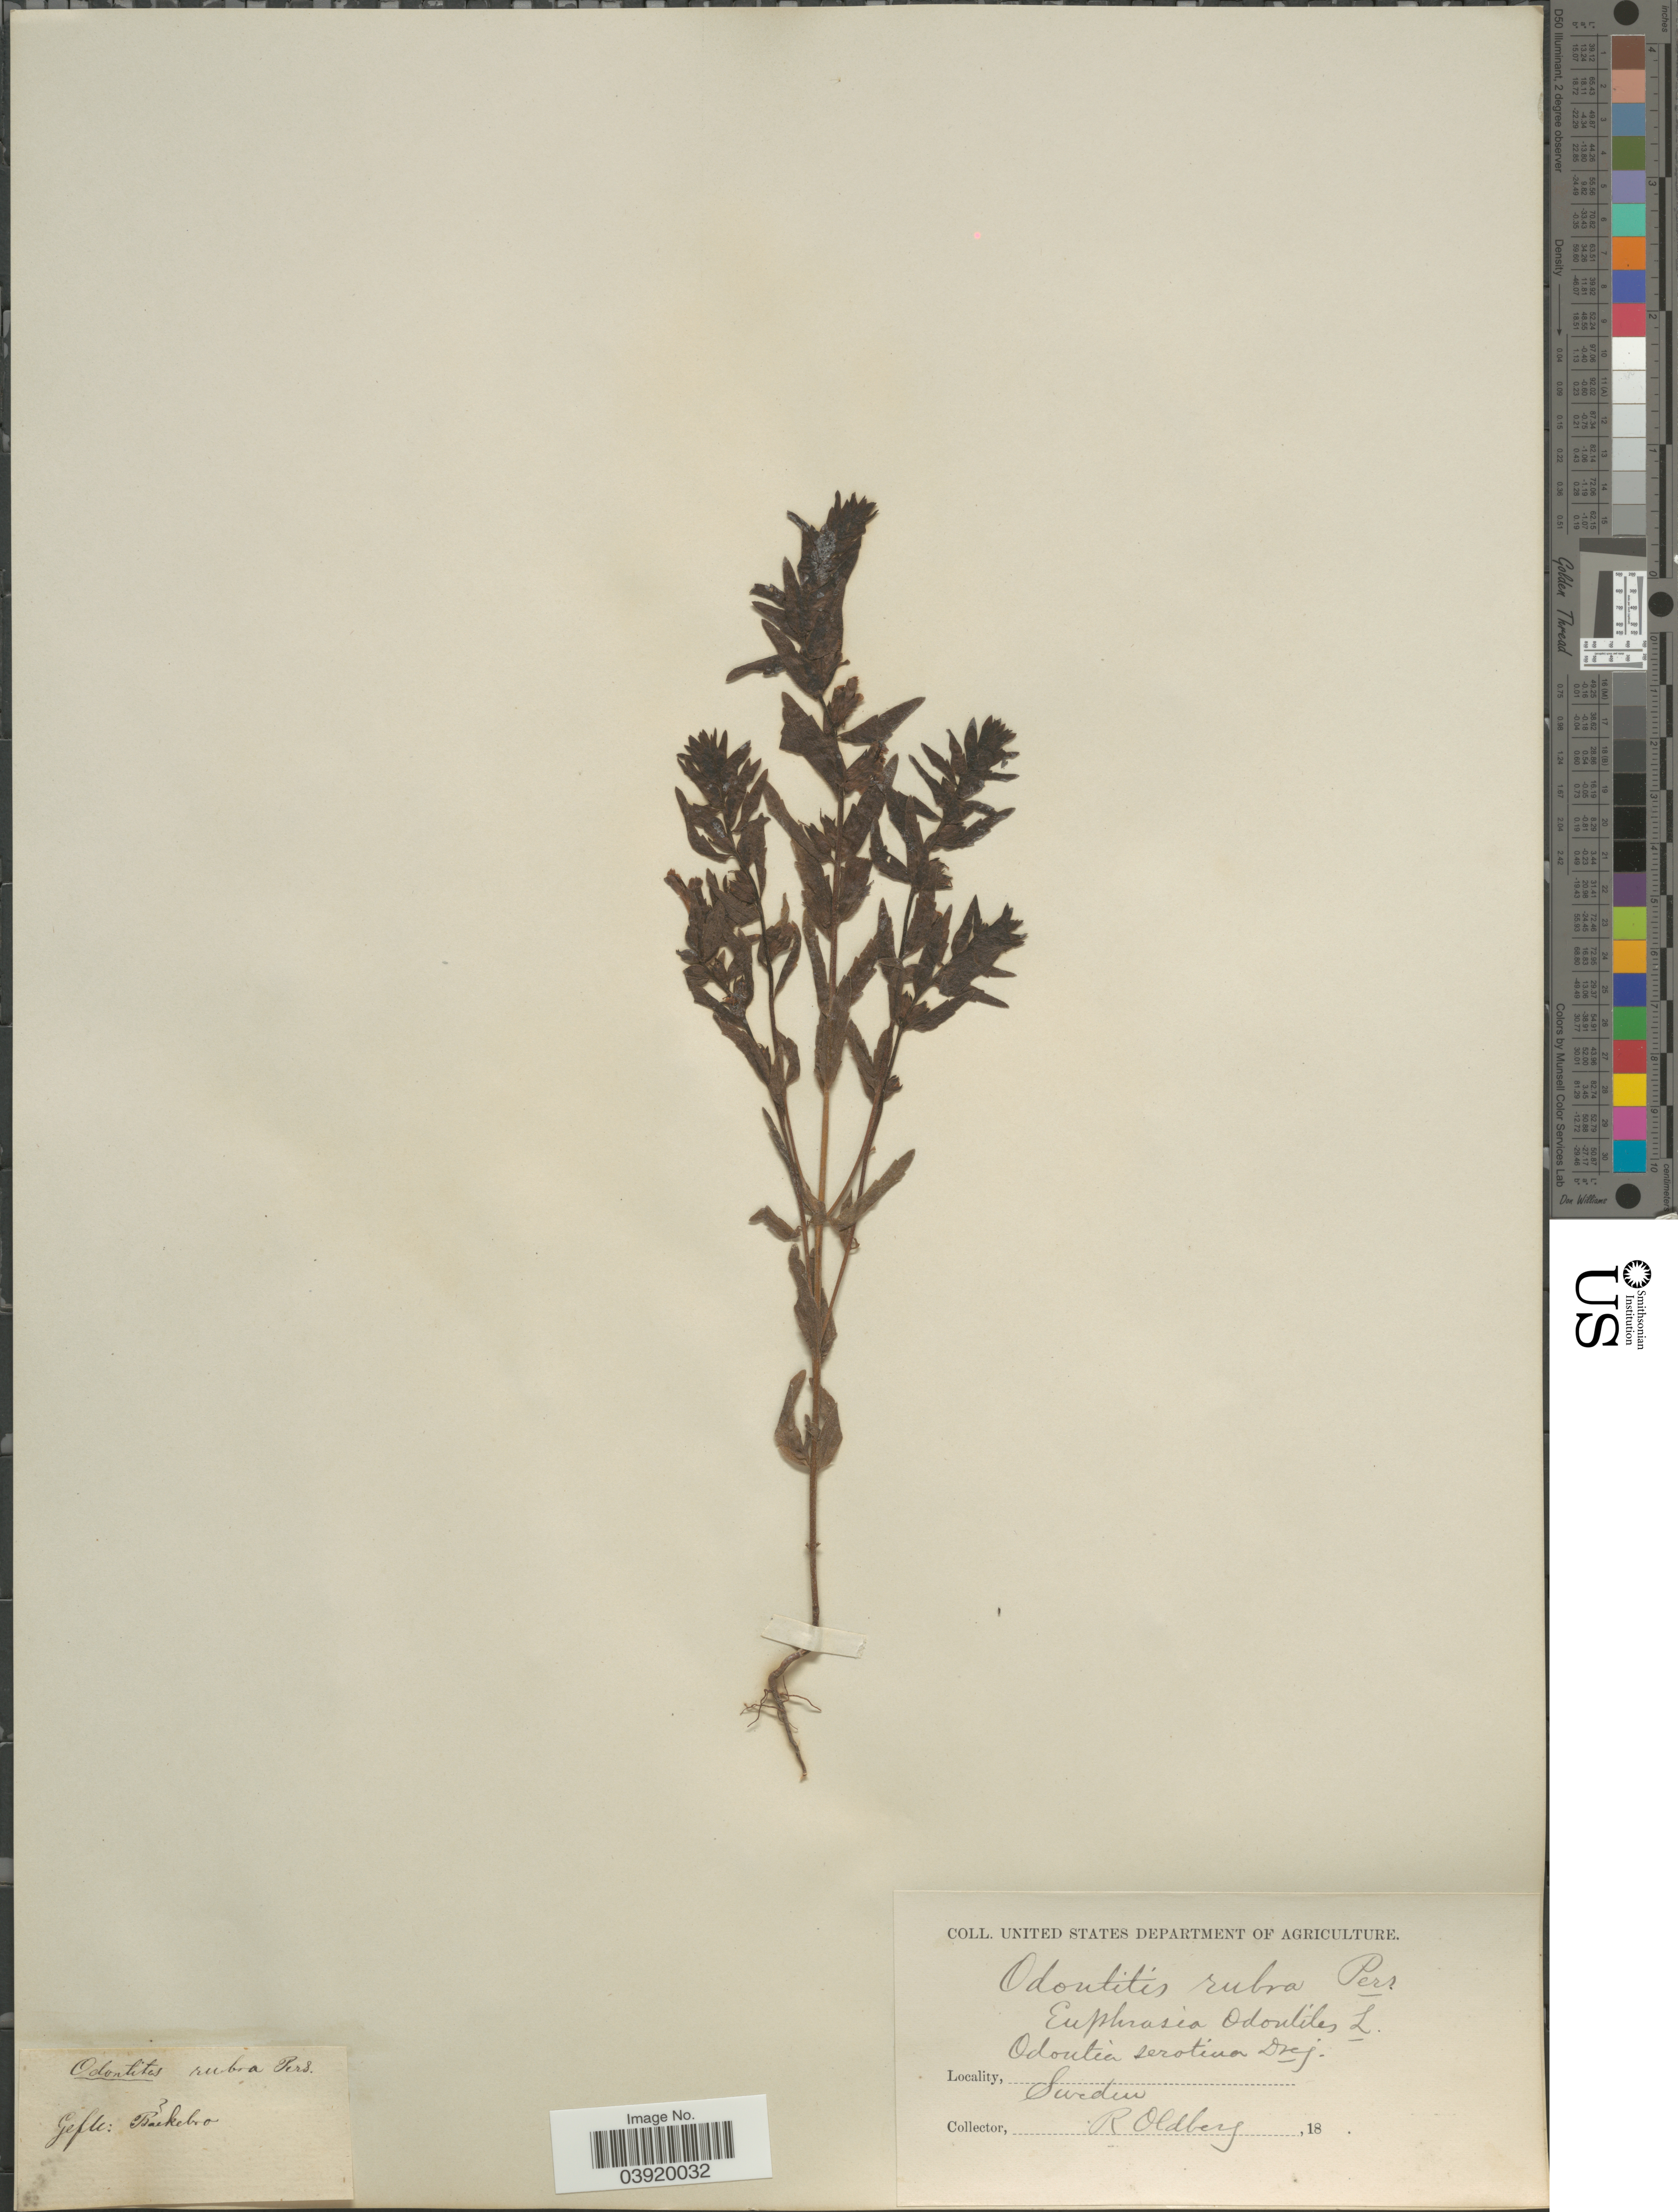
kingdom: Plantae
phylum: Tracheophyta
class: Magnoliopsida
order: Lamiales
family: Orobanchaceae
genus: Odontites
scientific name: Odontites vulgaris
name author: Moench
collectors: R. Oldberg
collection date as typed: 18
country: Sweden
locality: Gefle: Bäckebo.